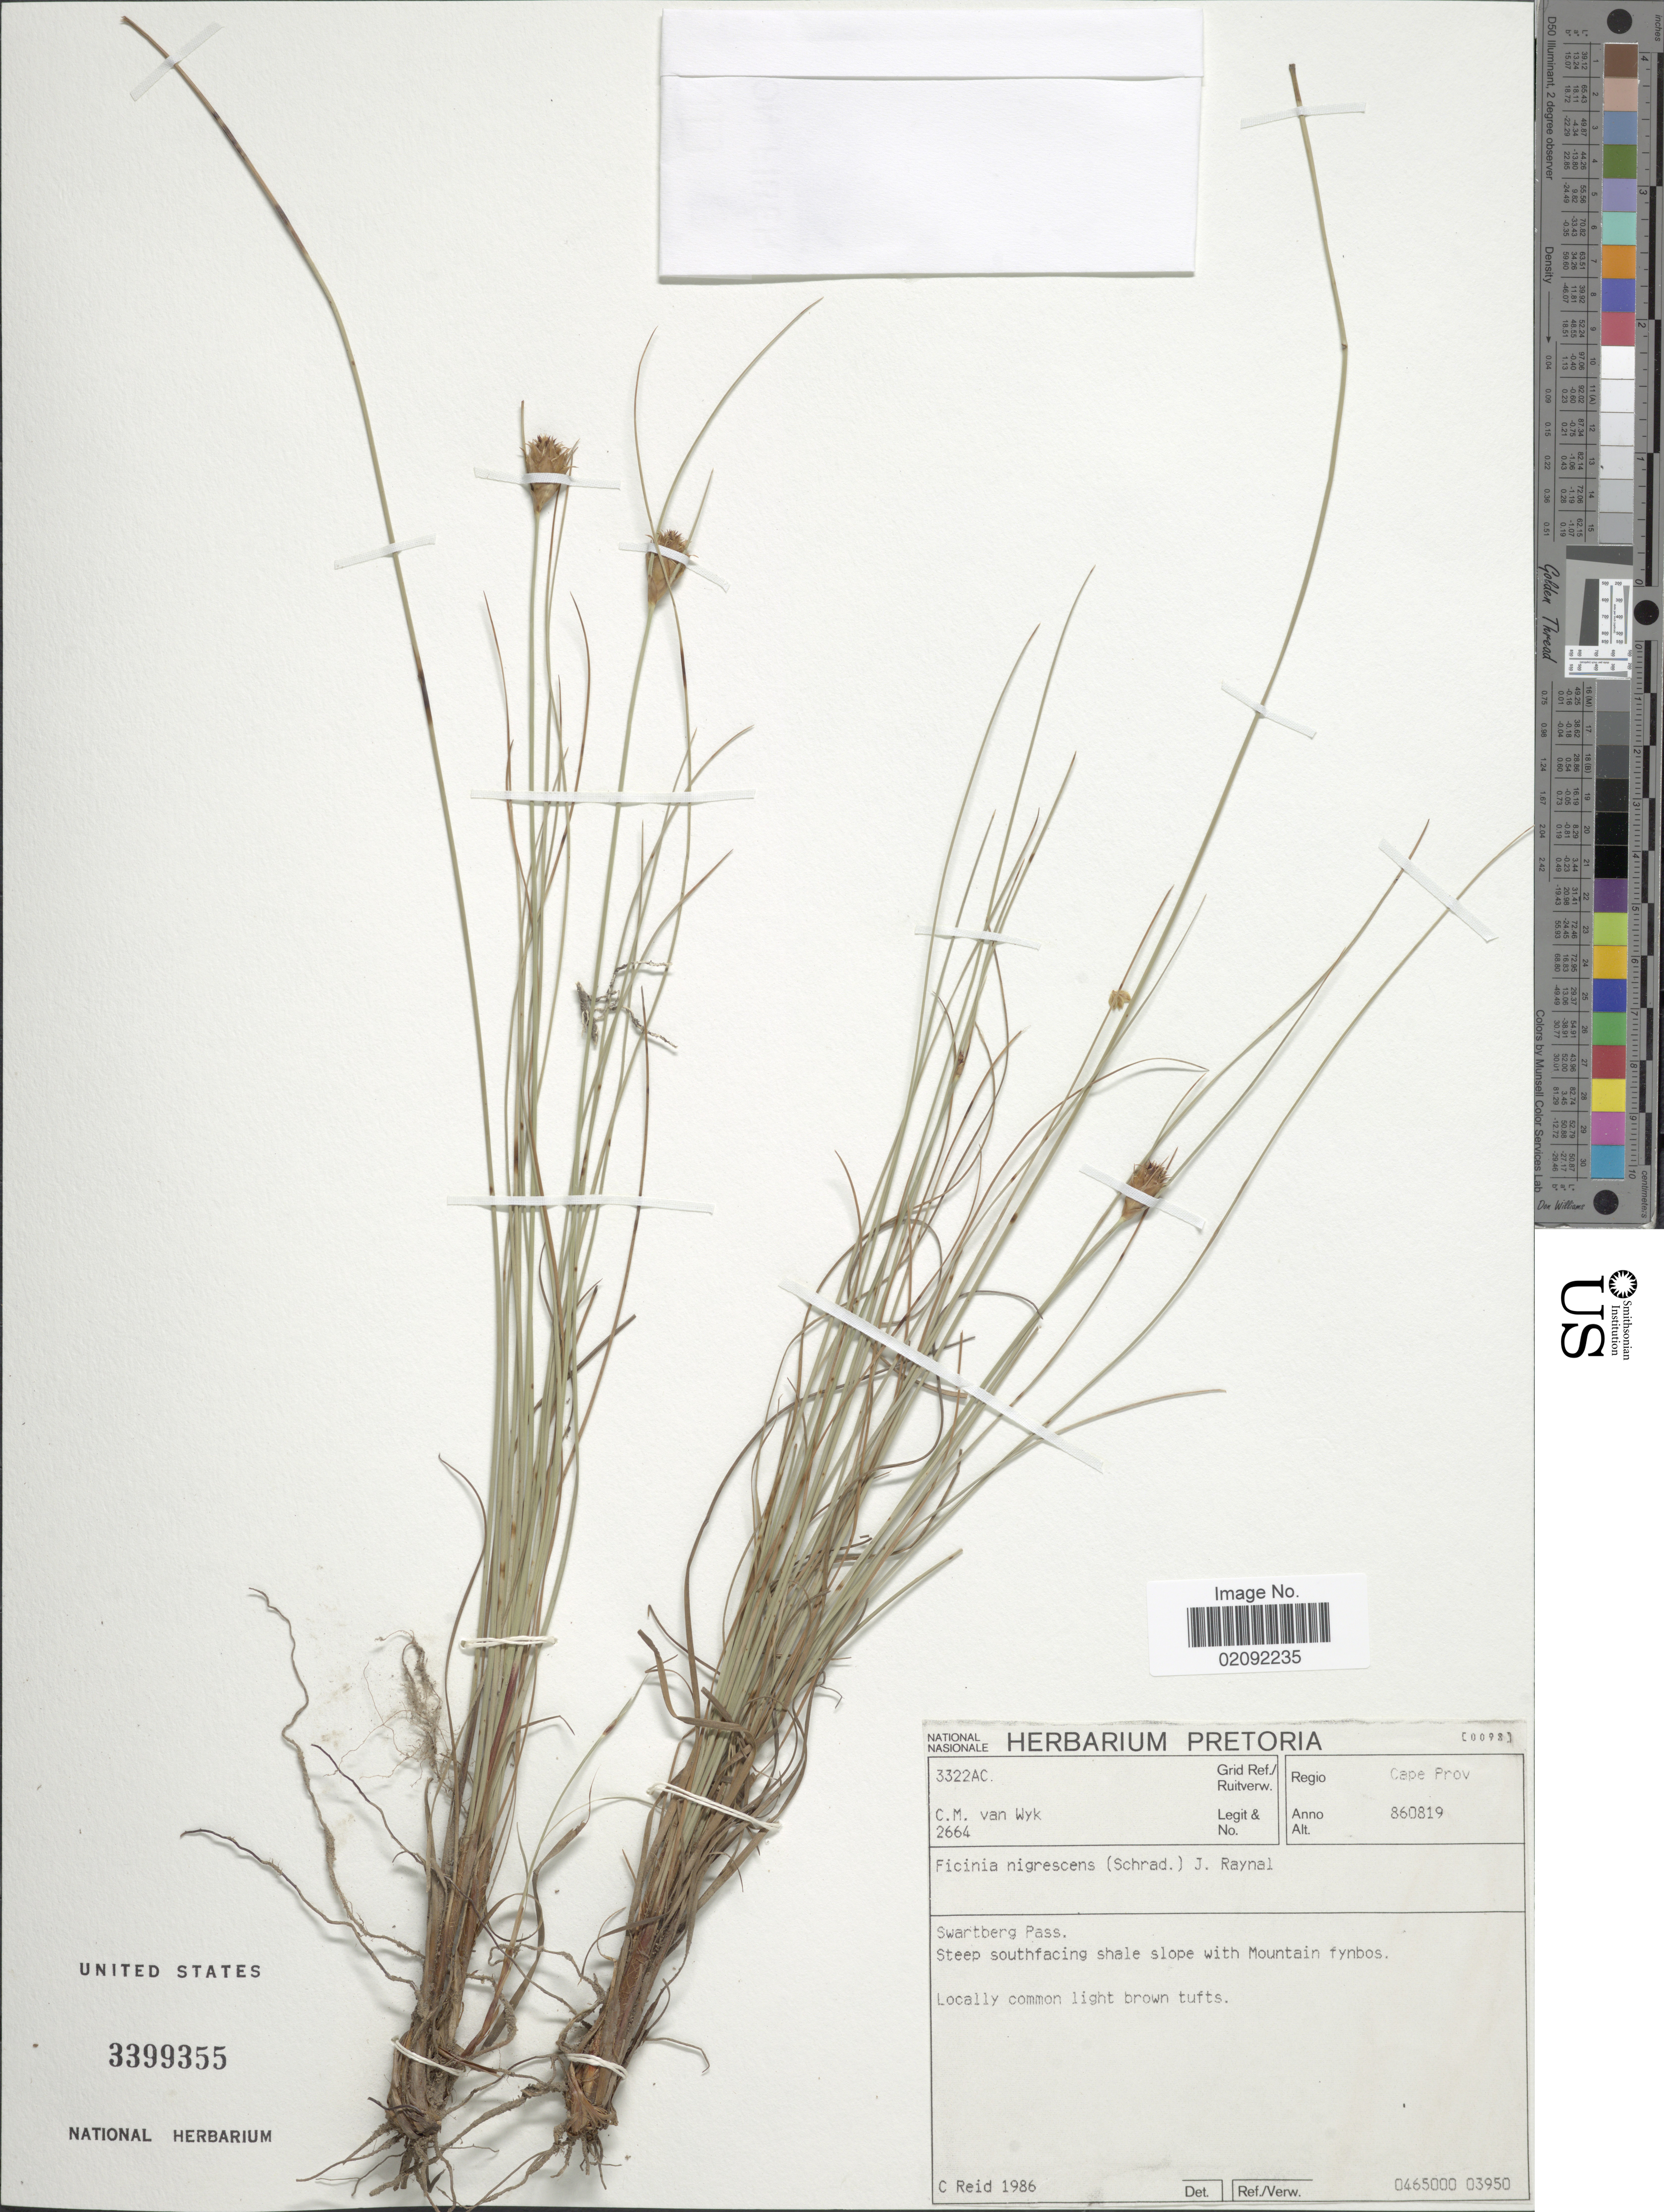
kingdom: Plantae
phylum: Tracheophyta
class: Liliopsida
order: Poales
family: Cyperaceae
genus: Ficinia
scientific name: Ficinia nigrescens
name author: (Schrad.) J. Raynal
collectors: C. Van Wyk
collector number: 2664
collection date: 1986-08-19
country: South Africa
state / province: Western Cape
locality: Regio Cape prov. Swartberg Pass, Steep southfacing shale slope with Mountain fynbos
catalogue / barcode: US 3399355